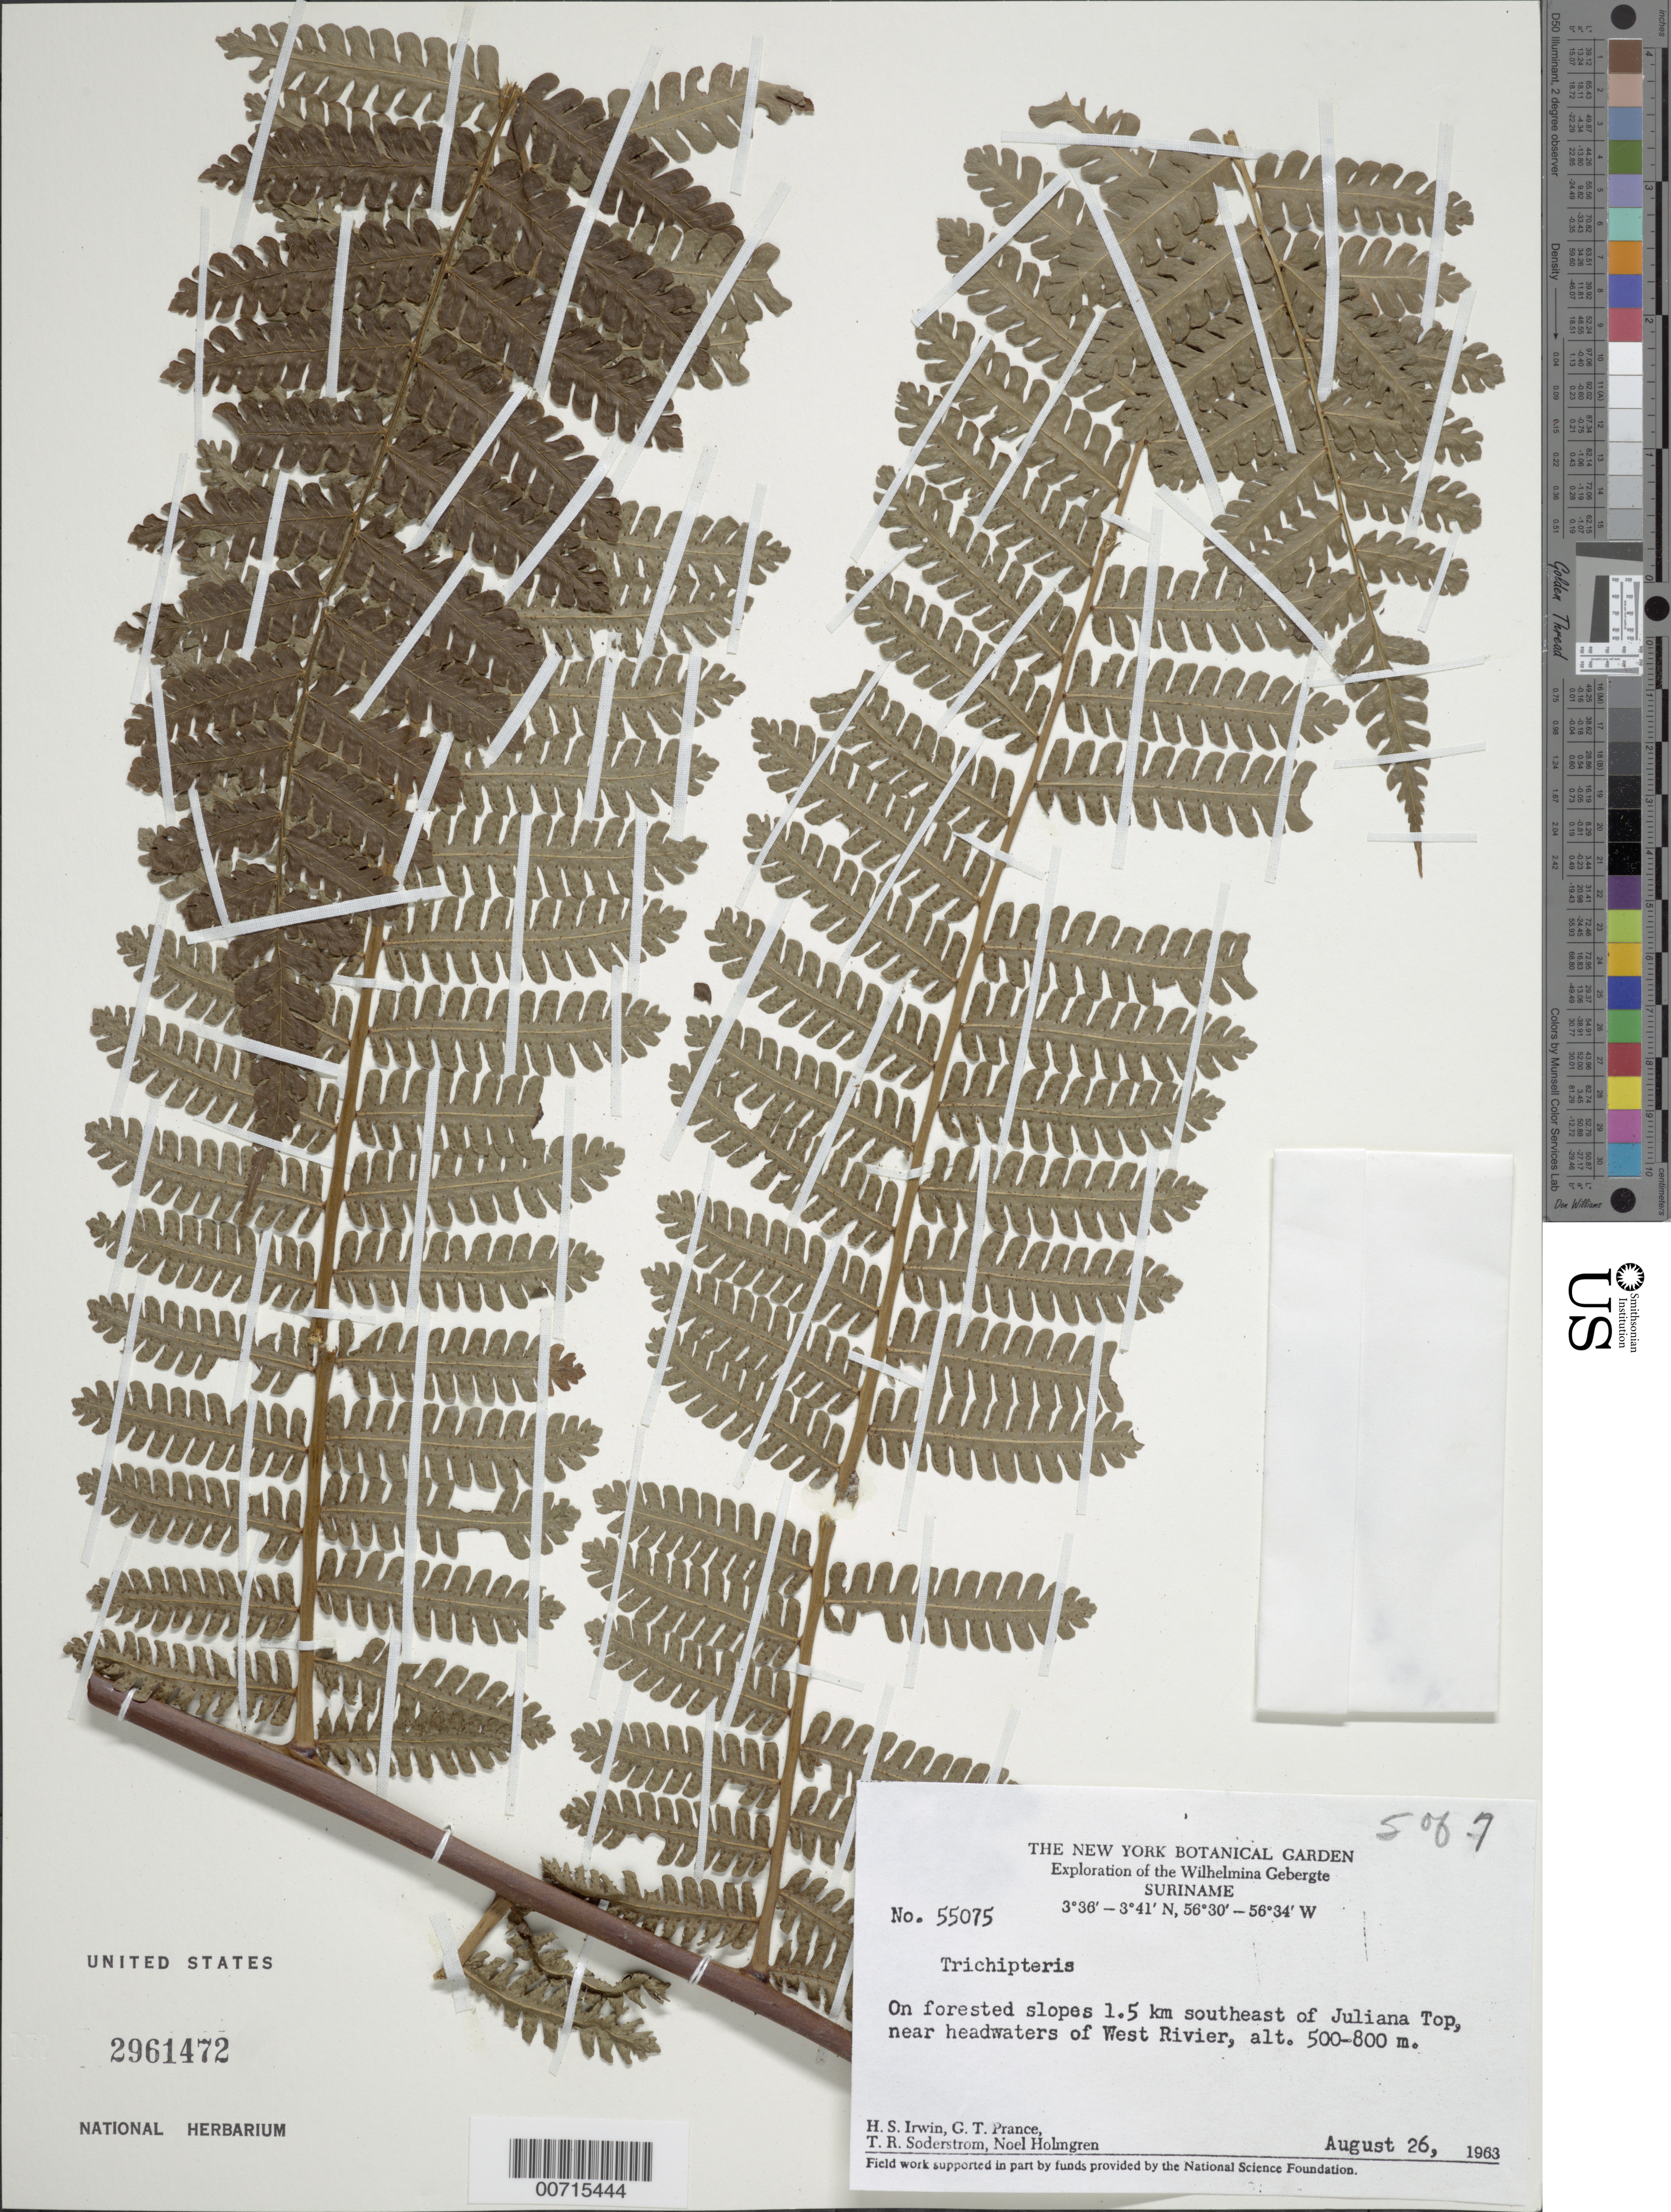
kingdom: Plantae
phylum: Tracheophyta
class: Polypodiopsida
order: Cyatheales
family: Cyatheaceae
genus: Cyathea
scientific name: Cyathea sp.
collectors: H. Irwin, G. T. Prance, T. R. Soderstrom & N. H. Holmgren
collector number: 55075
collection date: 1963-08-26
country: Suriname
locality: Wilhelmina Gebergte, on forested slopes 1.5 km southeast of Juliana Top, near headwaters of West Rivier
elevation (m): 500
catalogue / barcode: US 2961472